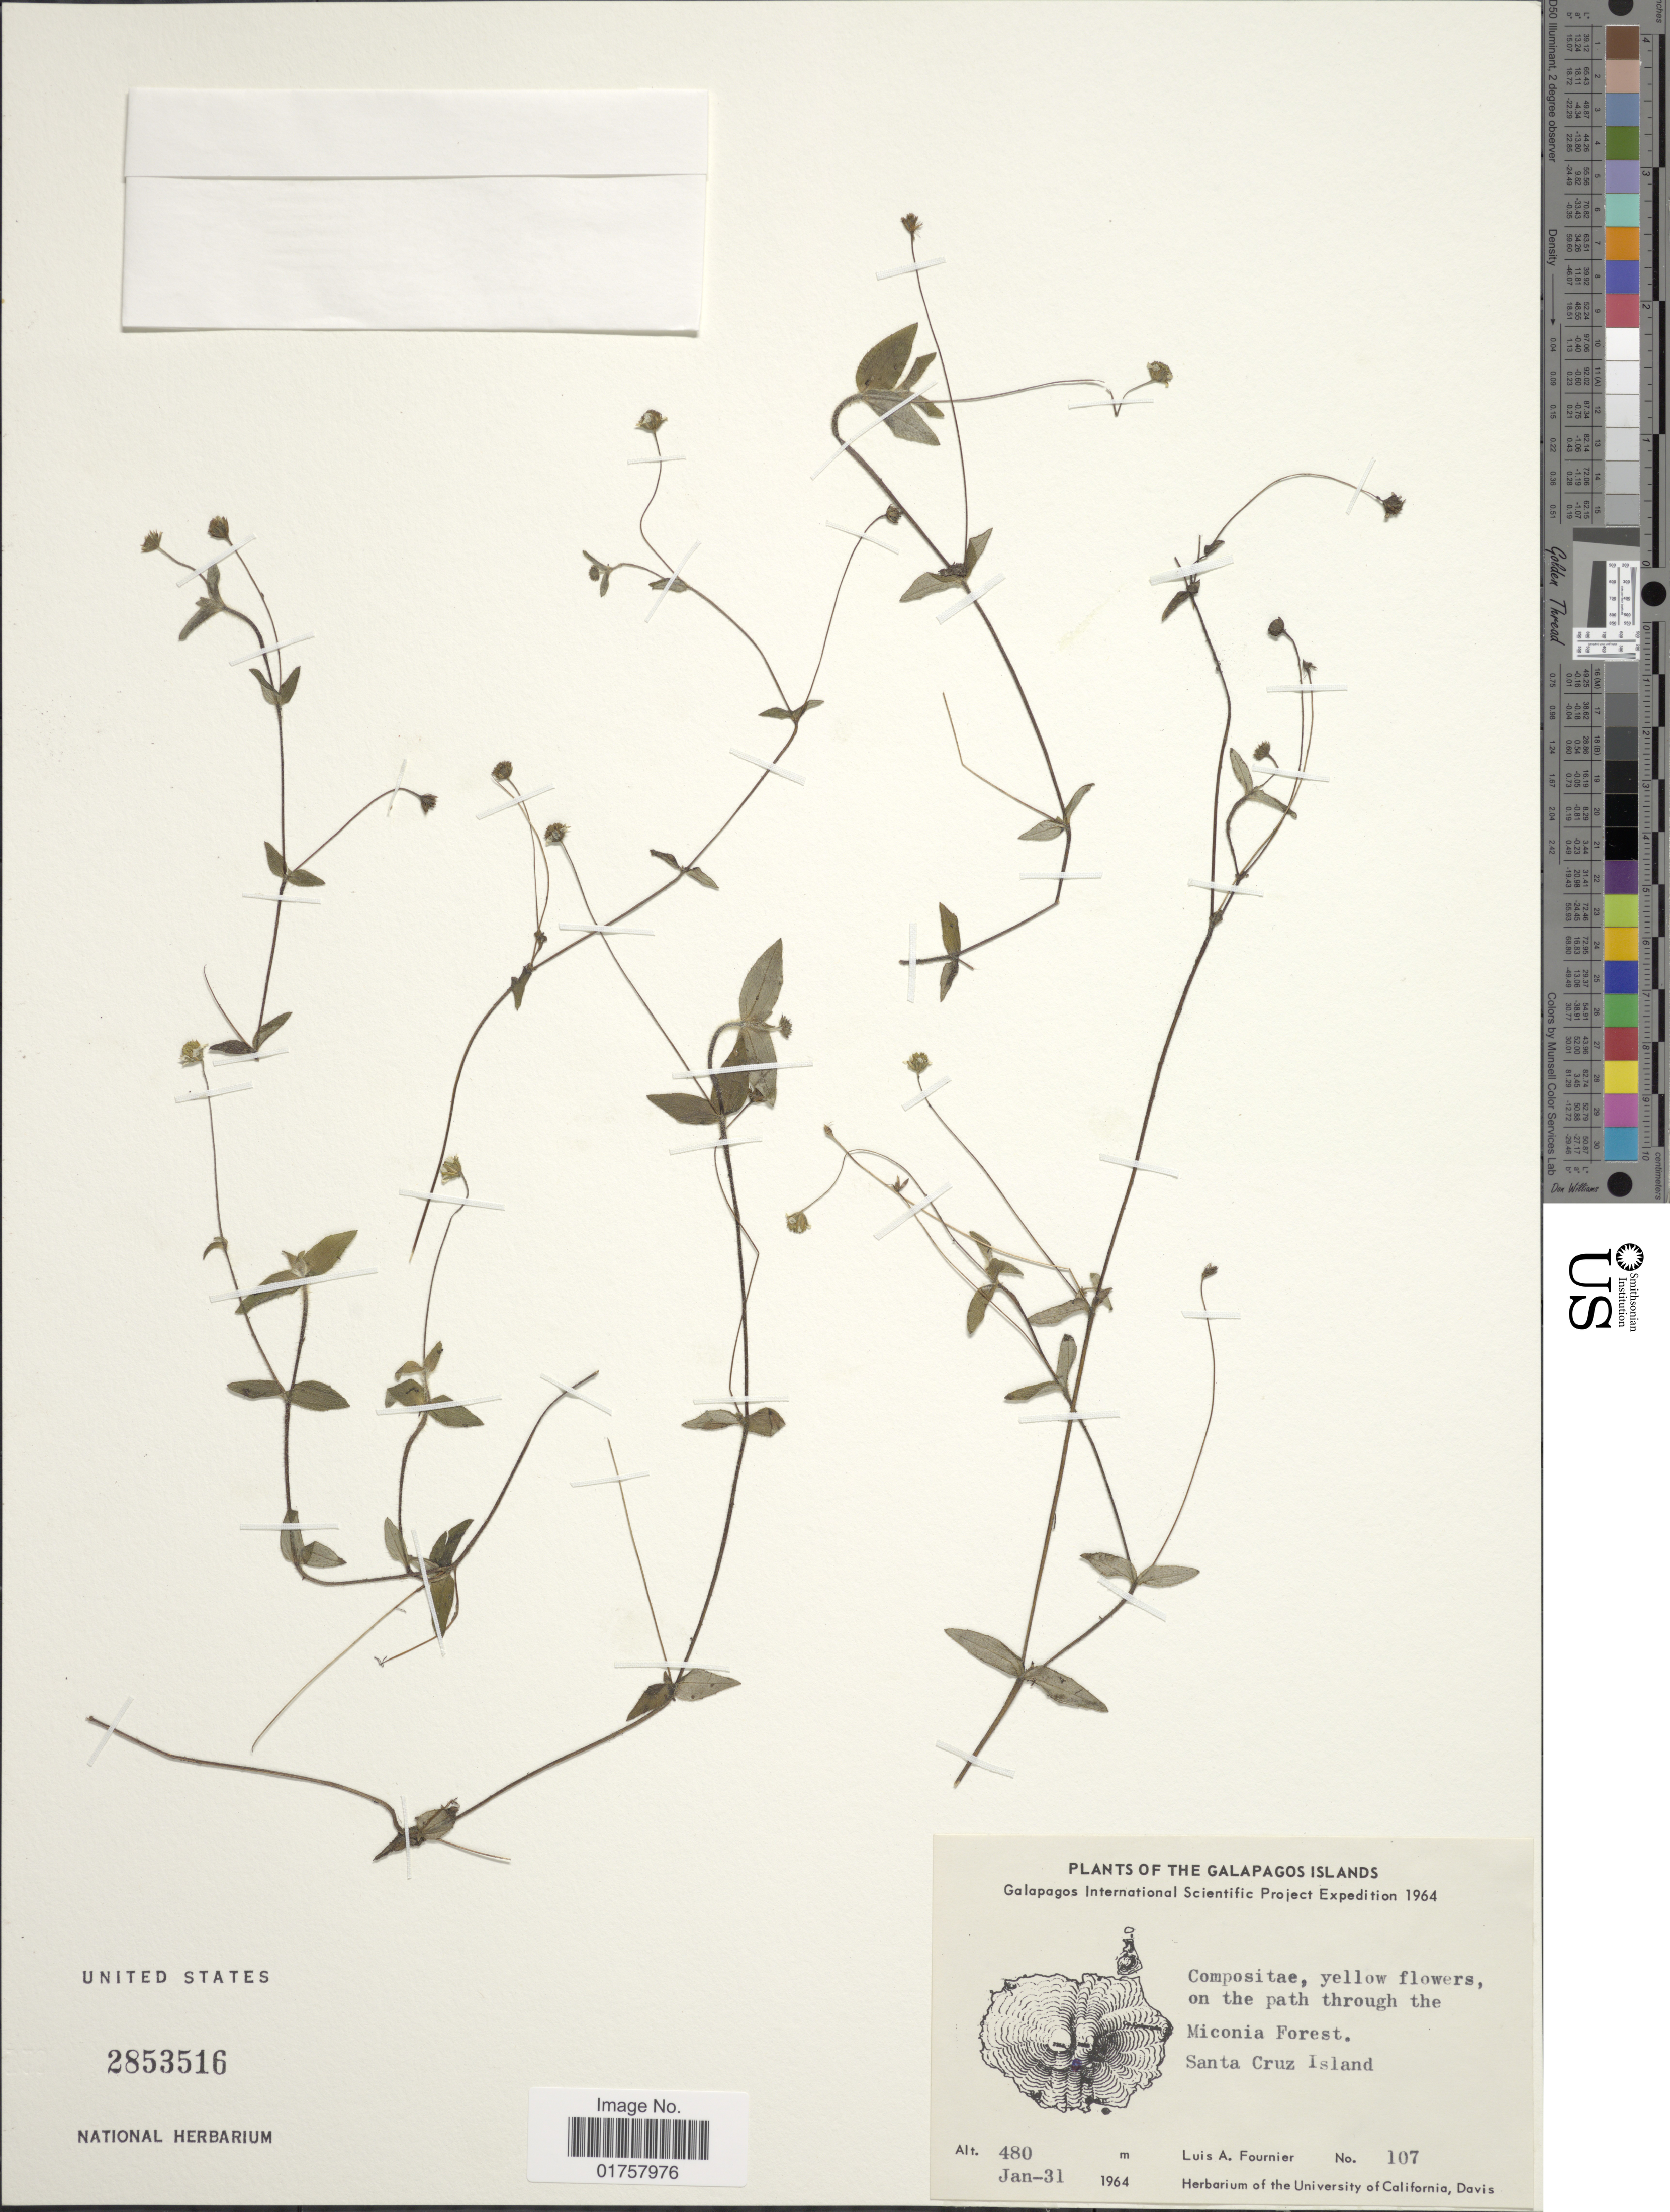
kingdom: Plantae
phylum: Tracheophyta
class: Magnoliopsida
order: Asterales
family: Asteraceae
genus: Jaegeria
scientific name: Jaegeria gracilis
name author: Hook. f.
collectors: L. A. Fournier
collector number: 107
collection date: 1964-01-31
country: Ecuador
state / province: Colón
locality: Galapagos Islands, on the path through the Miconia Forest, Santa Cruz Island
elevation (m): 480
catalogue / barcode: US 2853516